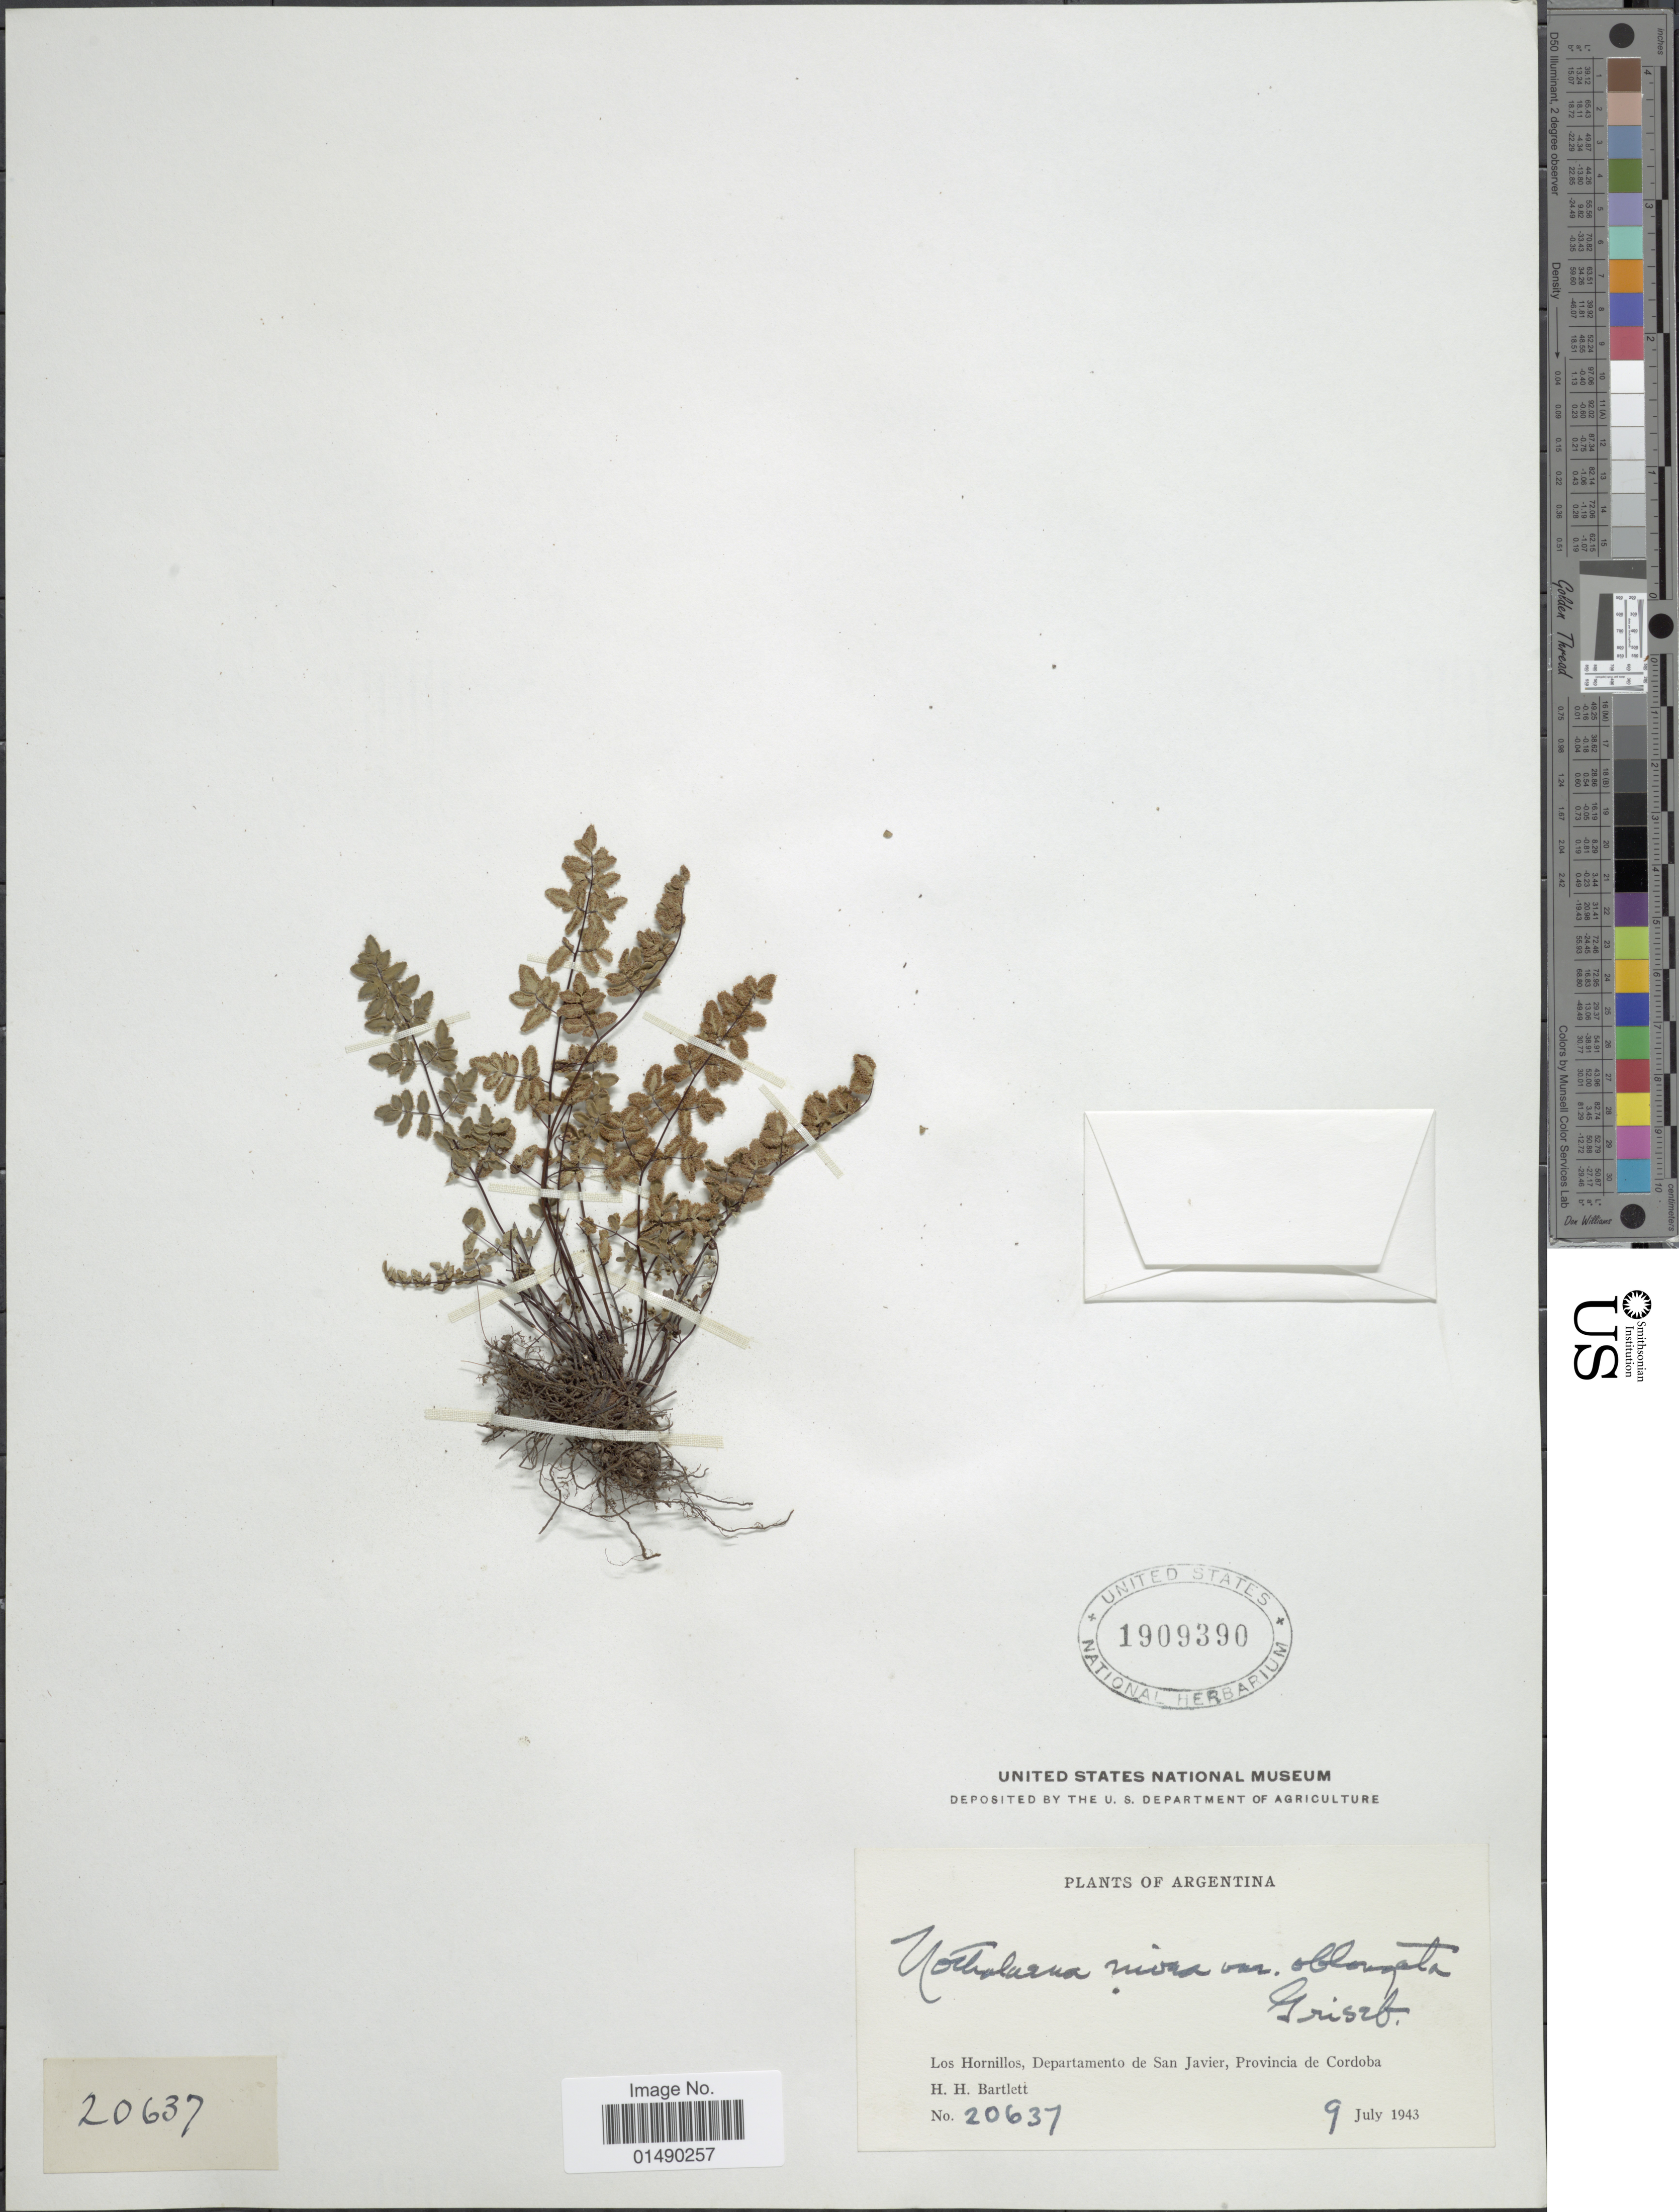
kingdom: Plantae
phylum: Tracheophyta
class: Polypodiopsida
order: Polypodiales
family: Pteridaceae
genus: Argyrochosma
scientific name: Argyrochosma nivea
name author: (Poir.) Windham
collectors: H. H. Bartlett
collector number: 20637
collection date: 1943-07-09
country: Argentina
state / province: Cordoba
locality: Argentina, Los Hornillos, Department de San Javier, Provincia de Cordoba.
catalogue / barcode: US 1909390